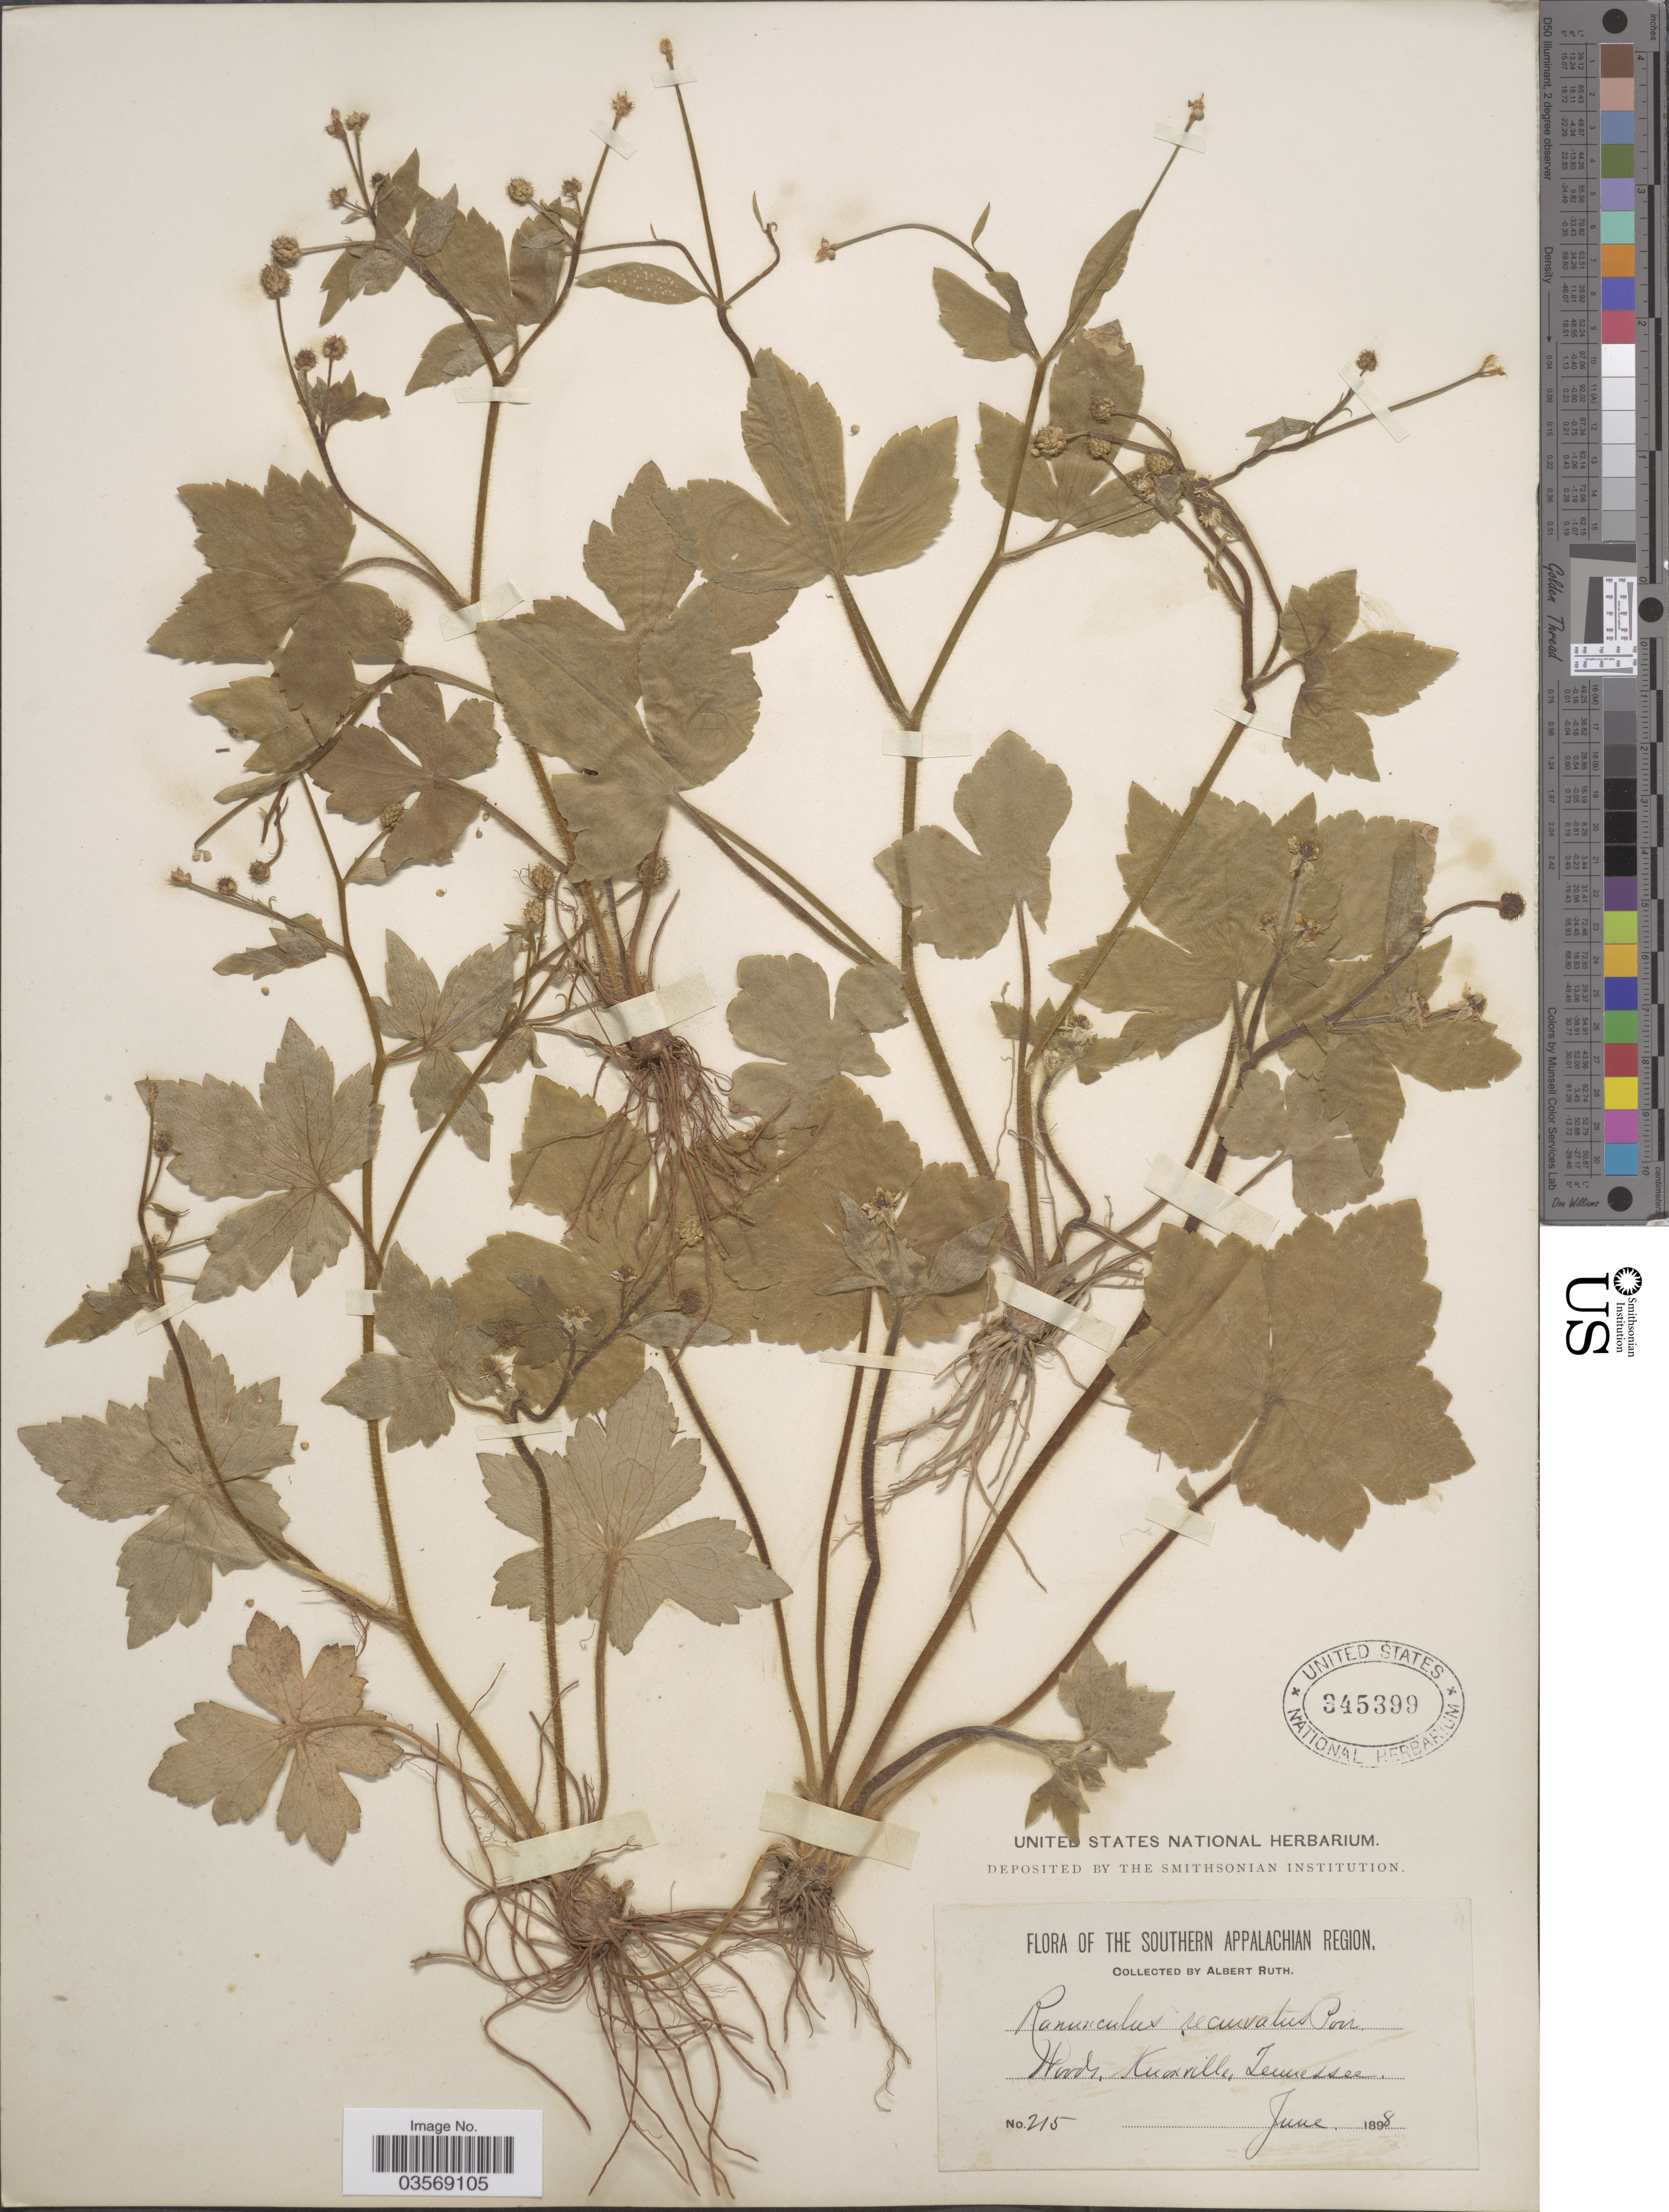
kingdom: Plantae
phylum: Tracheophyta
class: Magnoliopsida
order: Ranunculales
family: Ranunculaceae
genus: Ranunculus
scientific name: Ranunculus recurvatus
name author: Poir.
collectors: A. Ruth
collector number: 215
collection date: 1898-06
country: United States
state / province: Tennessee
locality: The Southern Appalachian Region. Woods, Knoxville.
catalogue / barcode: US 345399